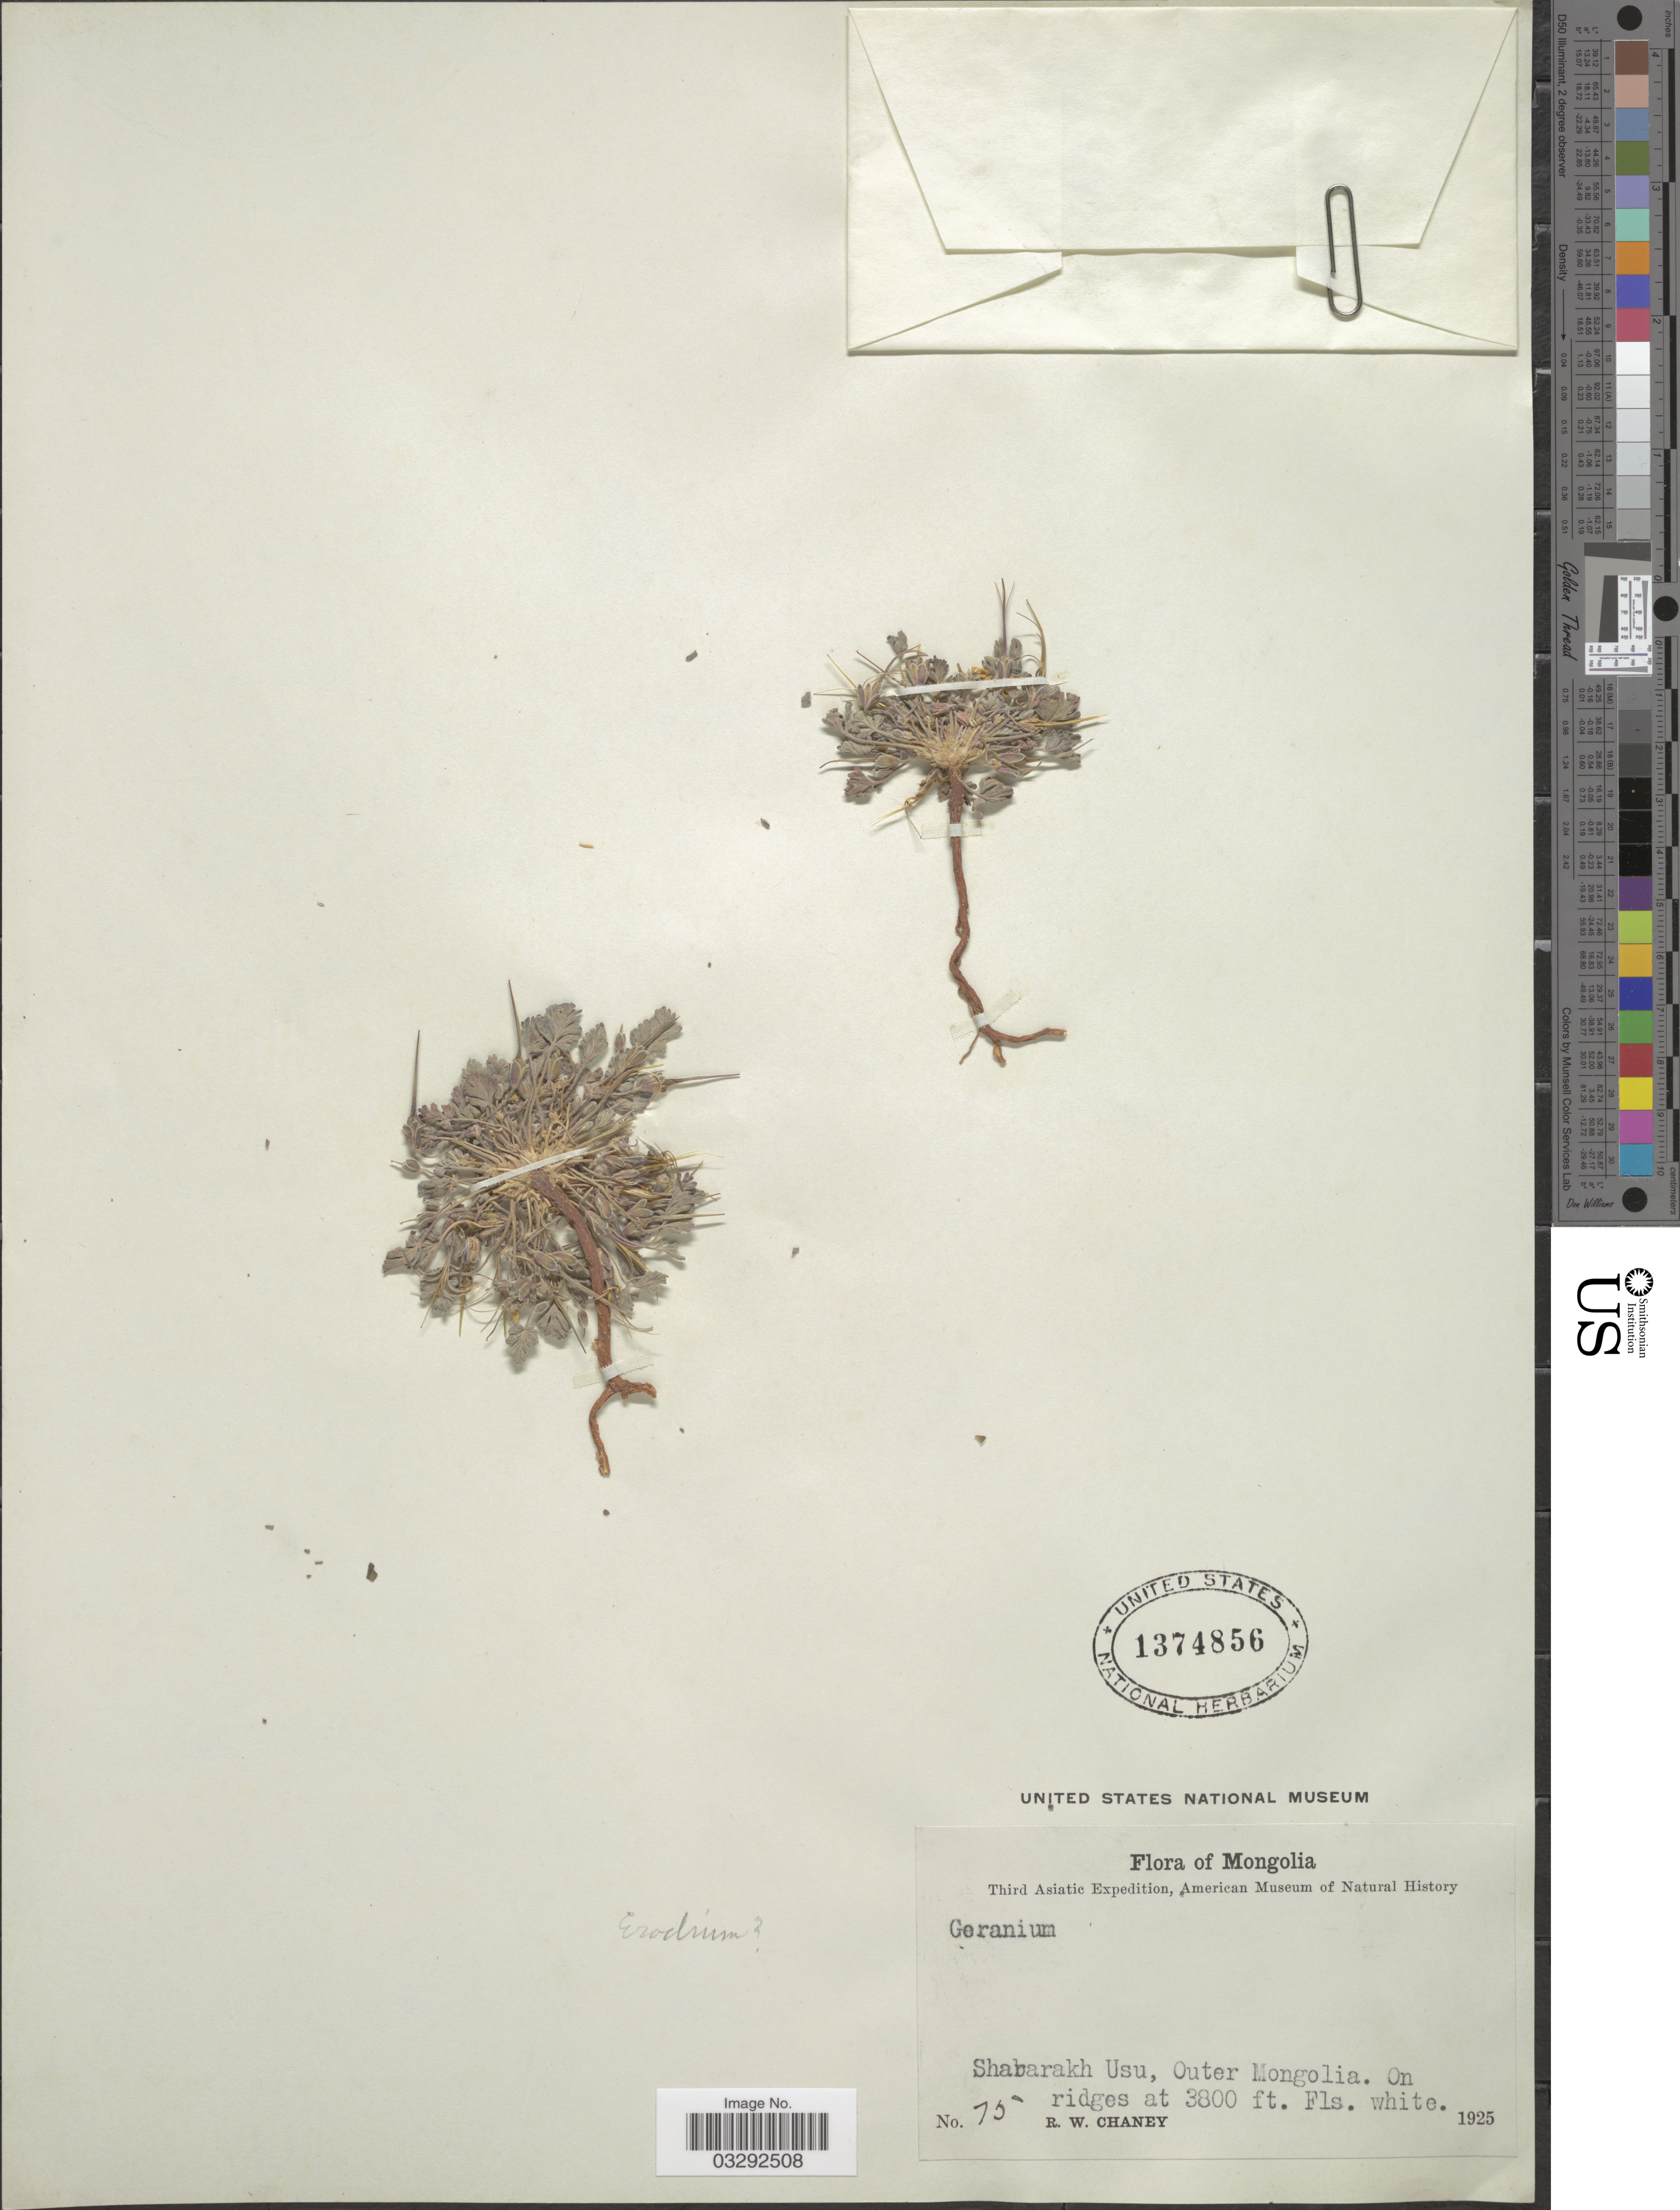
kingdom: Plantae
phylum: Tracheophyta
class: Magnoliopsida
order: Geraniales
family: Geraniaceae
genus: Erodium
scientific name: Erodium sp.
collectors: R. Chaney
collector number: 75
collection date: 1925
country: Mongolia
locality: Shabarakh Usu, Outer Mongolia.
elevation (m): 1158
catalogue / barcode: US 1374856